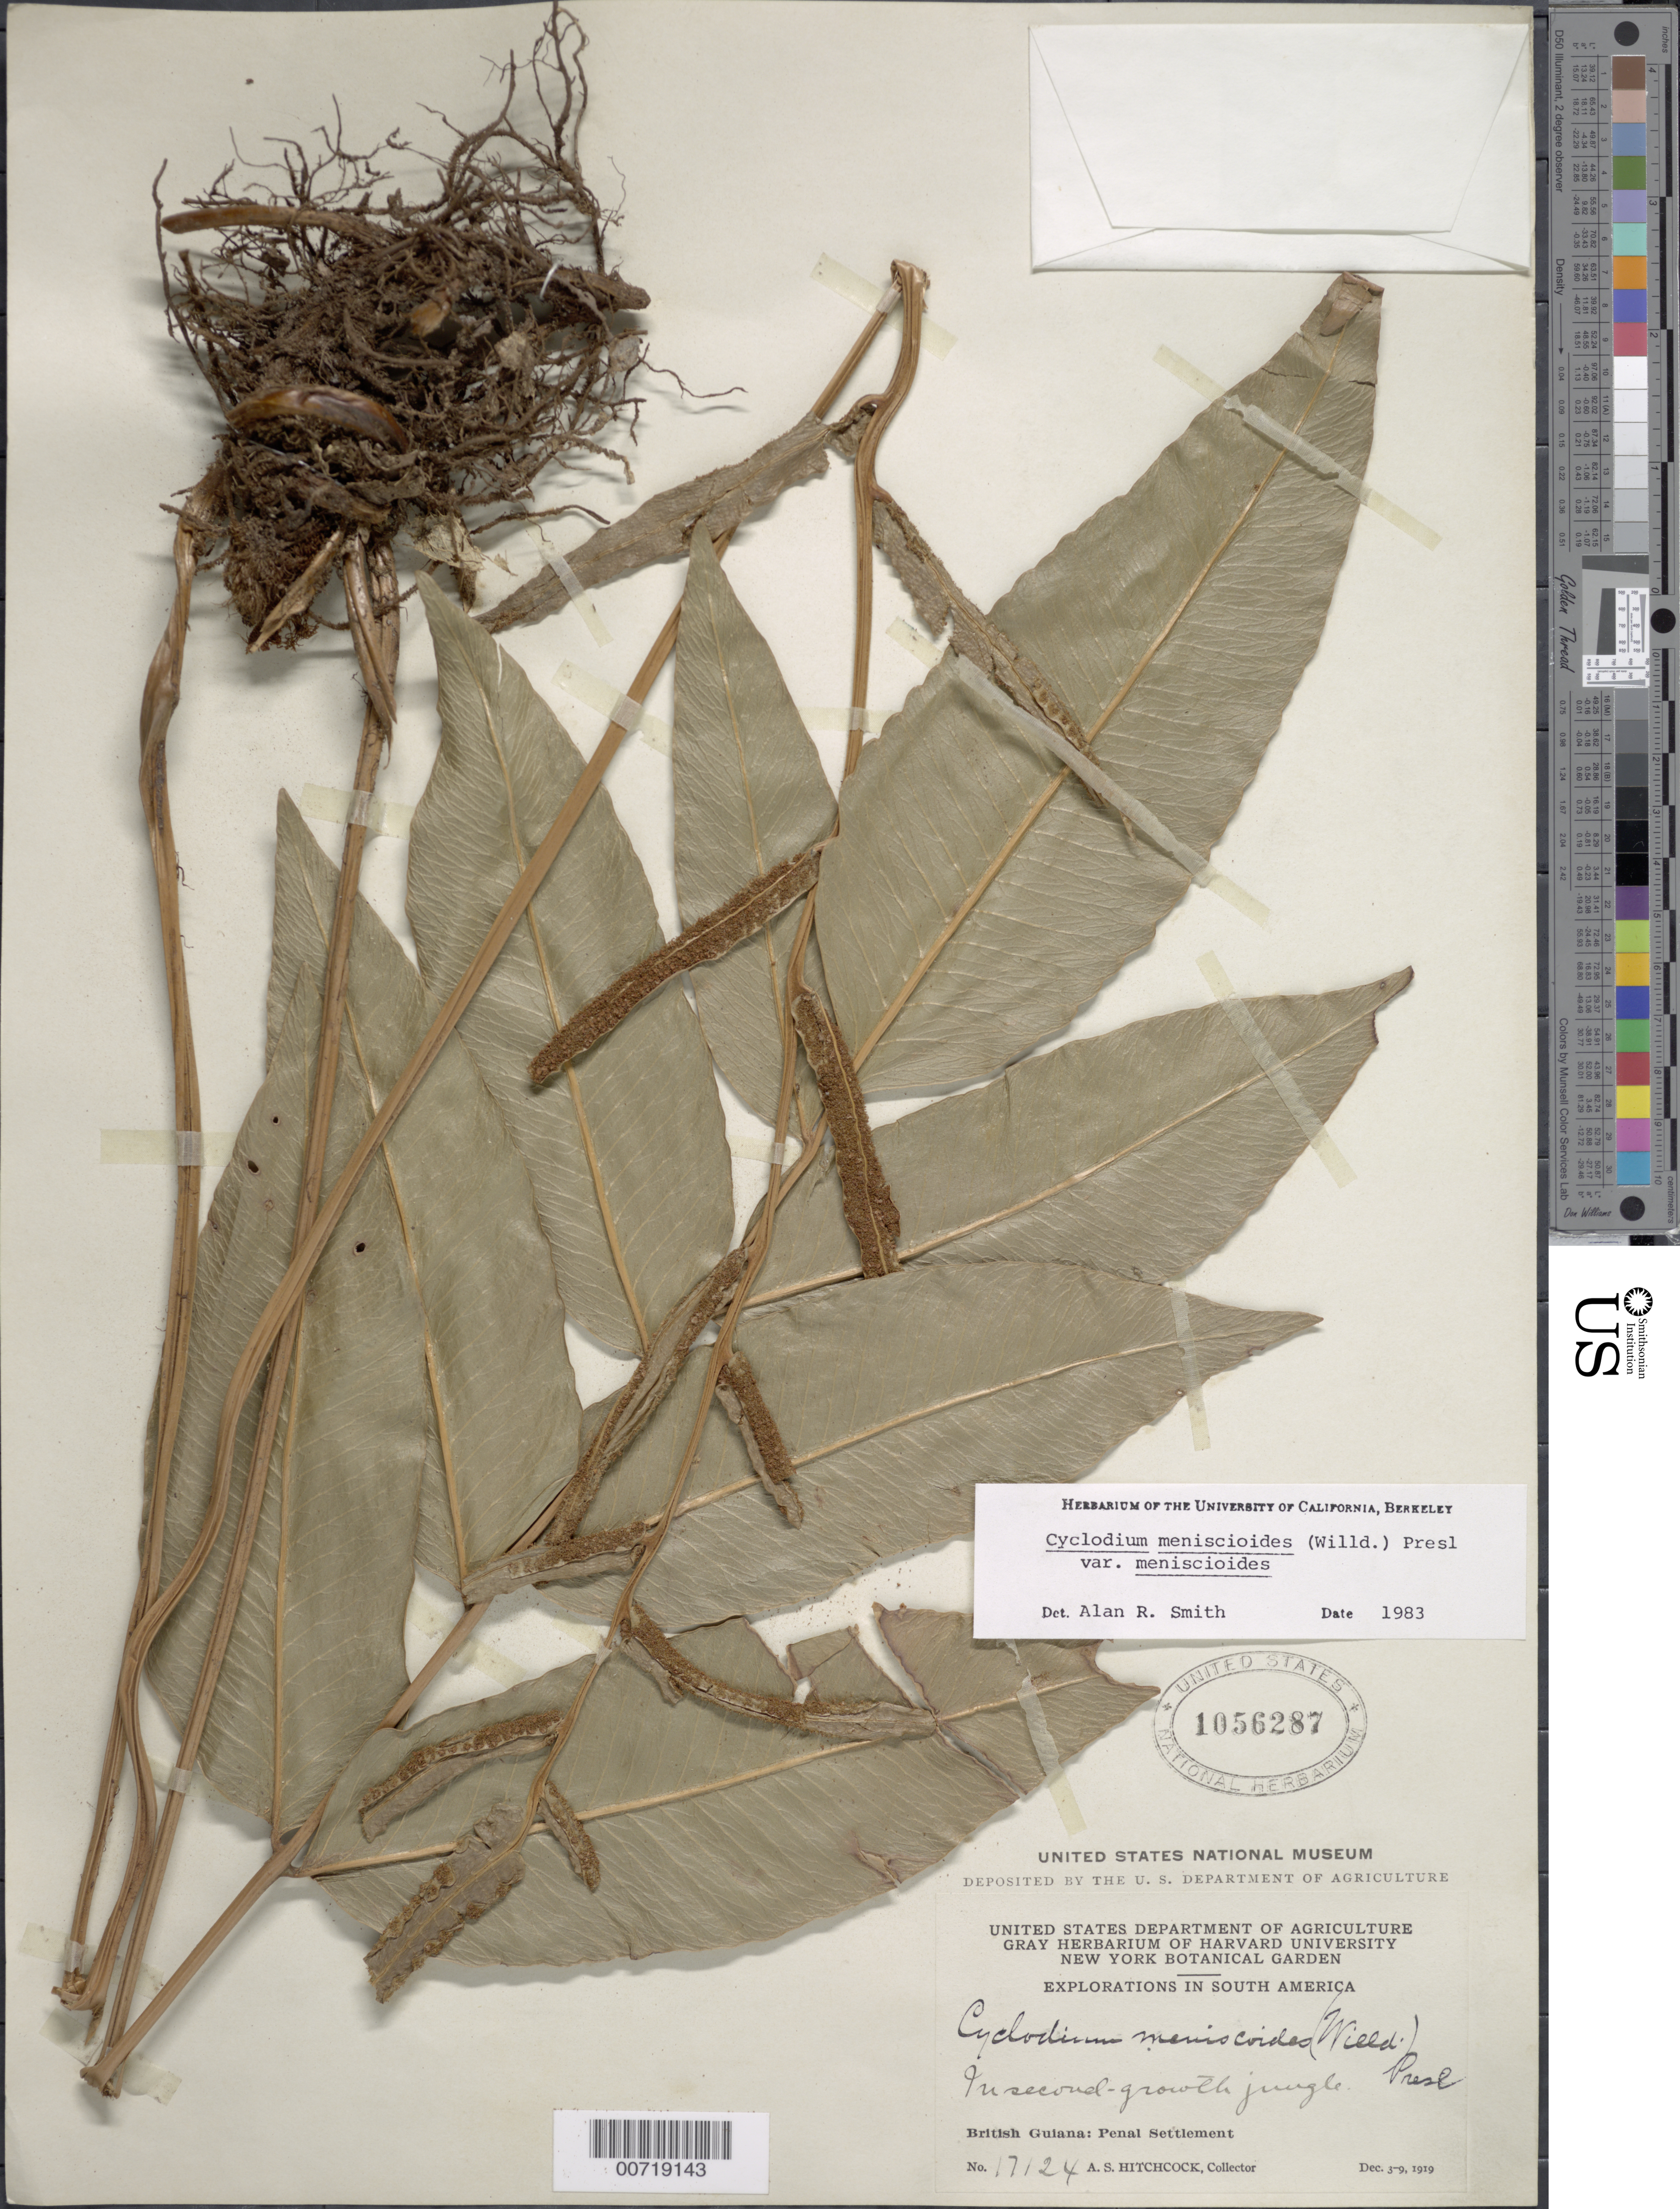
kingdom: Plantae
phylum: Tracheophyta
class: Polypodiopsida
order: Polypodiales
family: Dryopteridaceae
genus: Cyclodium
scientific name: Cyclodium meniscioides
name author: (Willd.) C. Presl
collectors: A. S. Hitchcock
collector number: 17124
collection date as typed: Dec. 3-9, 1919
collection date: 1919-12-03/1919-12-09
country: Guyana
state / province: Cuyuni-Mazaruni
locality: Penal Settlement, on W side of Essequibo River, near mouth of Mazaruni River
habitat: Second growth jungle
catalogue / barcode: US 1056287